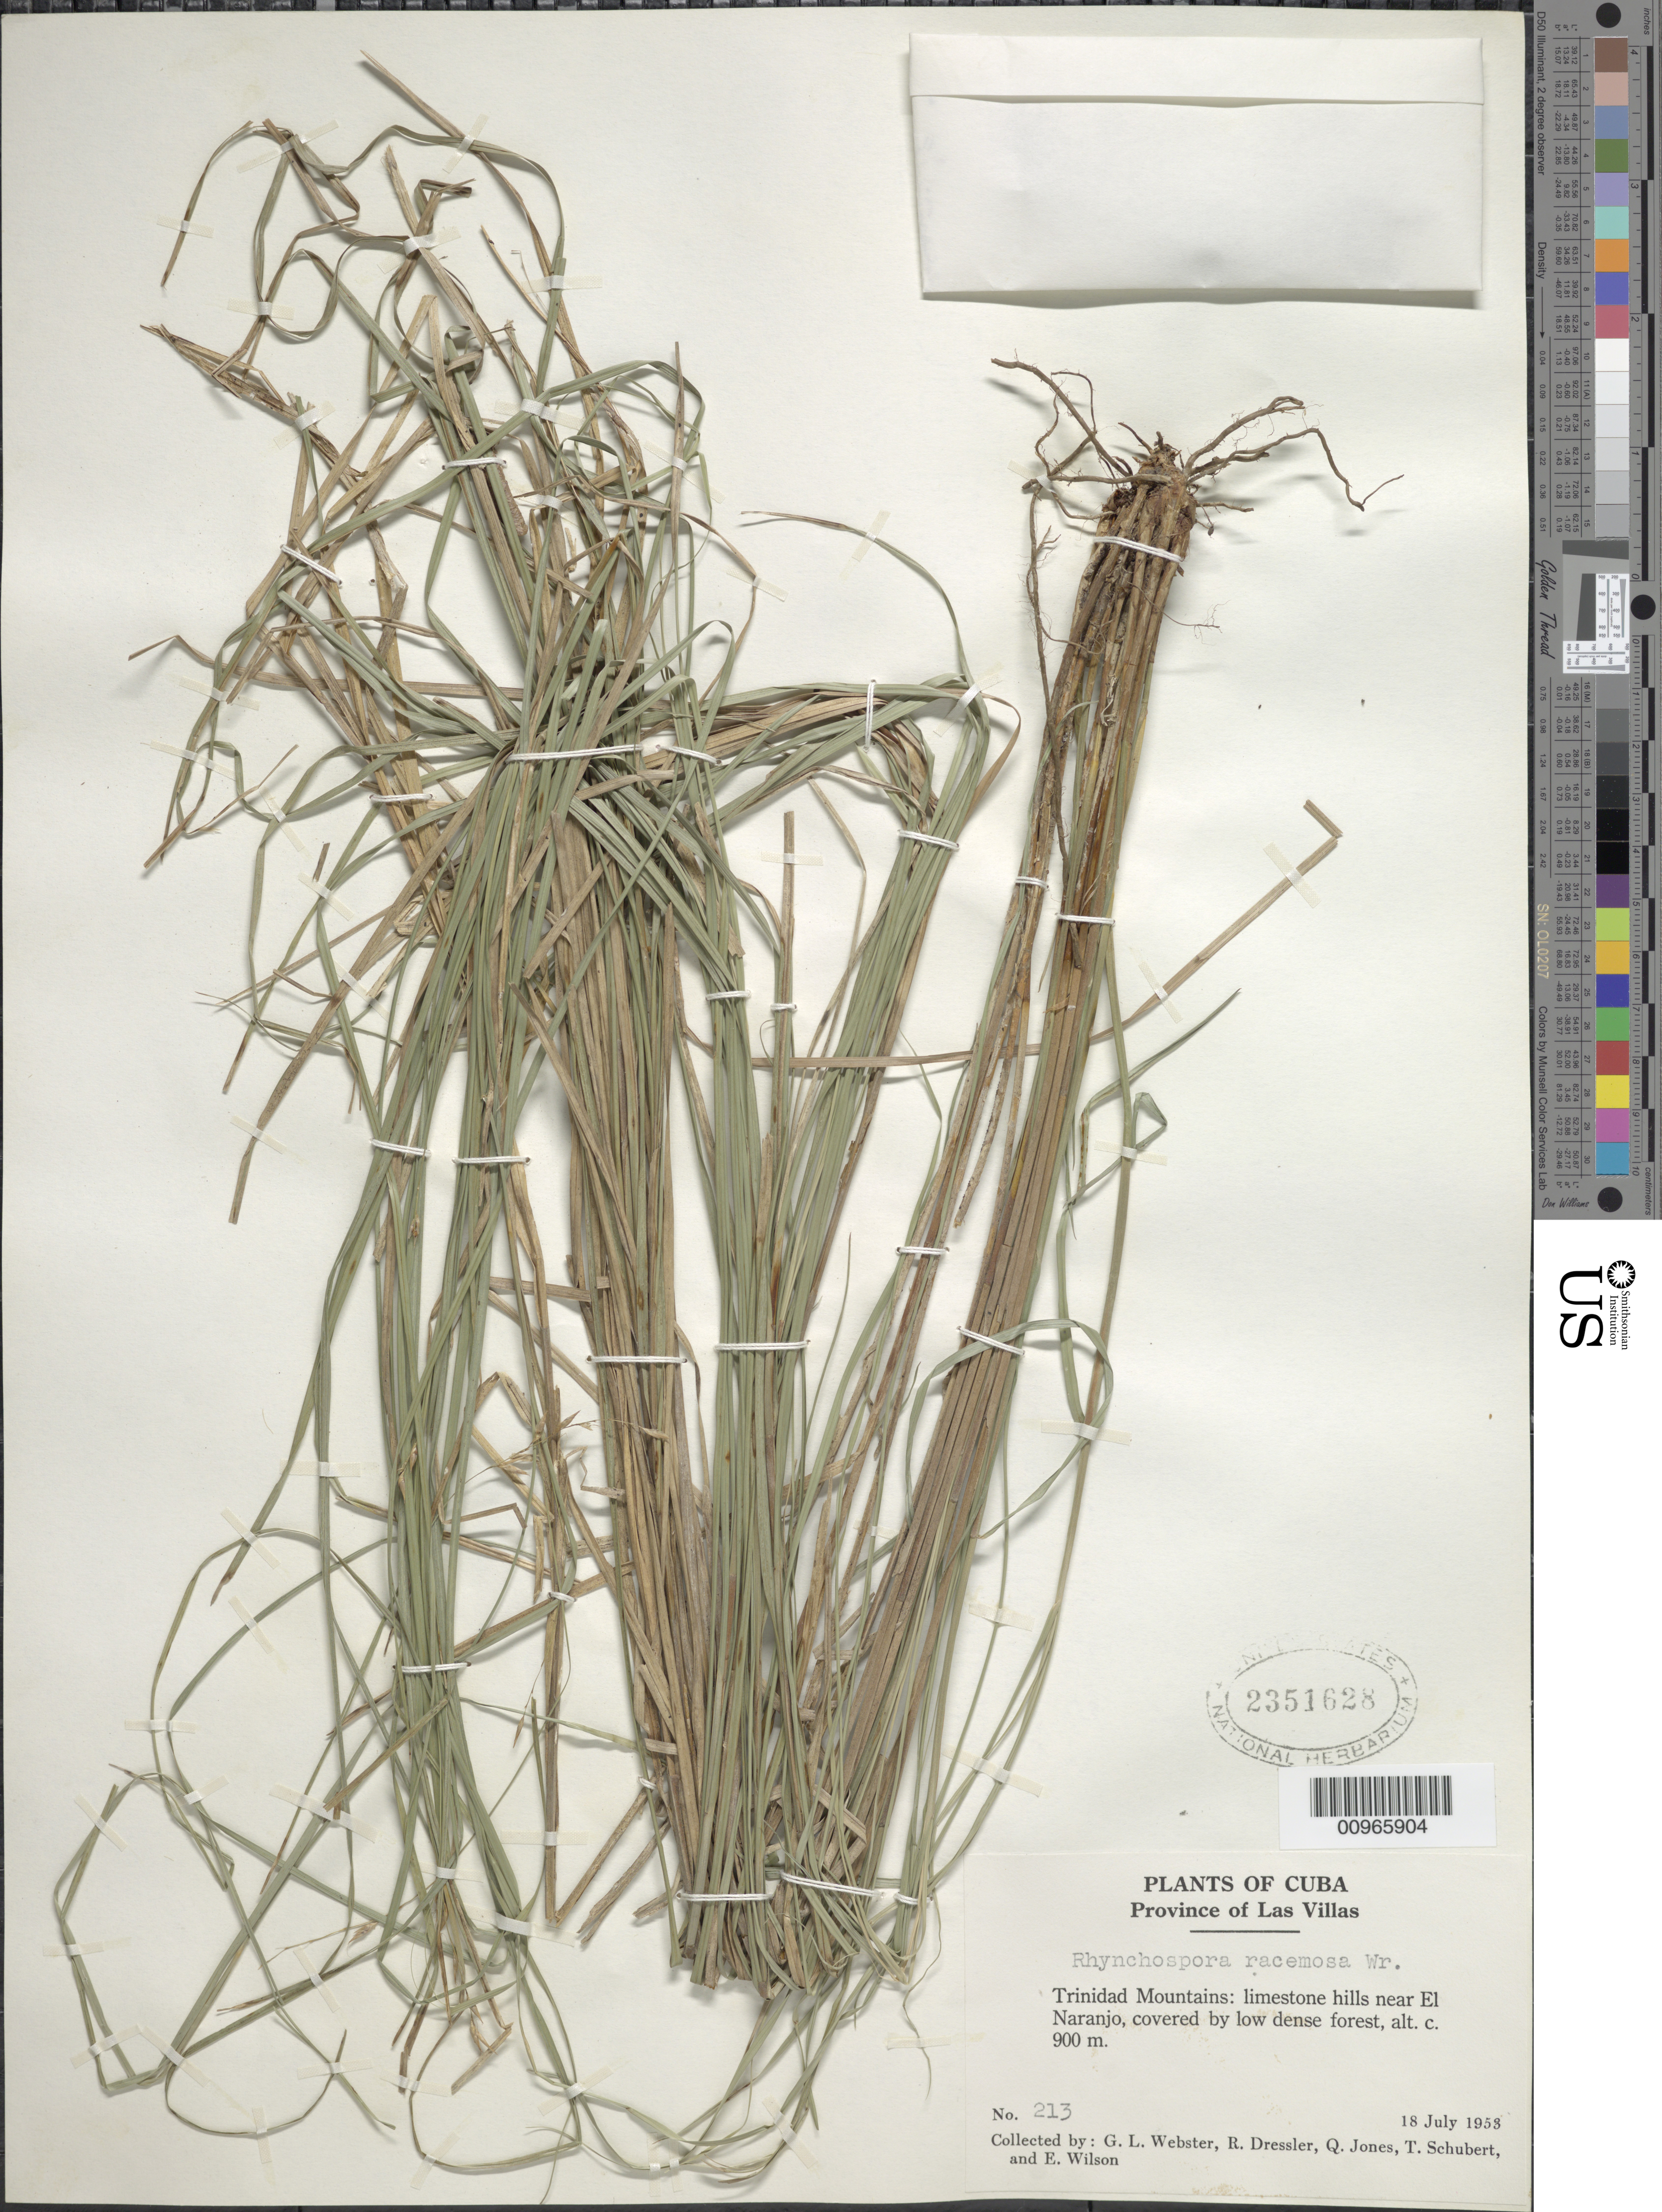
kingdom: Plantae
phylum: Tracheophyta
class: Liliopsida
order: Poales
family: Cyperaceae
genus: Rhynchospora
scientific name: Rhynchospora racemosa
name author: C. Wright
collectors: G. L. Webster, R. Dressler, Q. Jones, T. Schubert & E. Wilson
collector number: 213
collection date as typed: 18 Jul 1953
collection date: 1953-07-18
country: Cuba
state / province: Las Villas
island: Cuba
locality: Trinidad Mountains, limestone hills near El Naranjo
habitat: Limestone hills covered by low dense forest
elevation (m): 900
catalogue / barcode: US 2351628